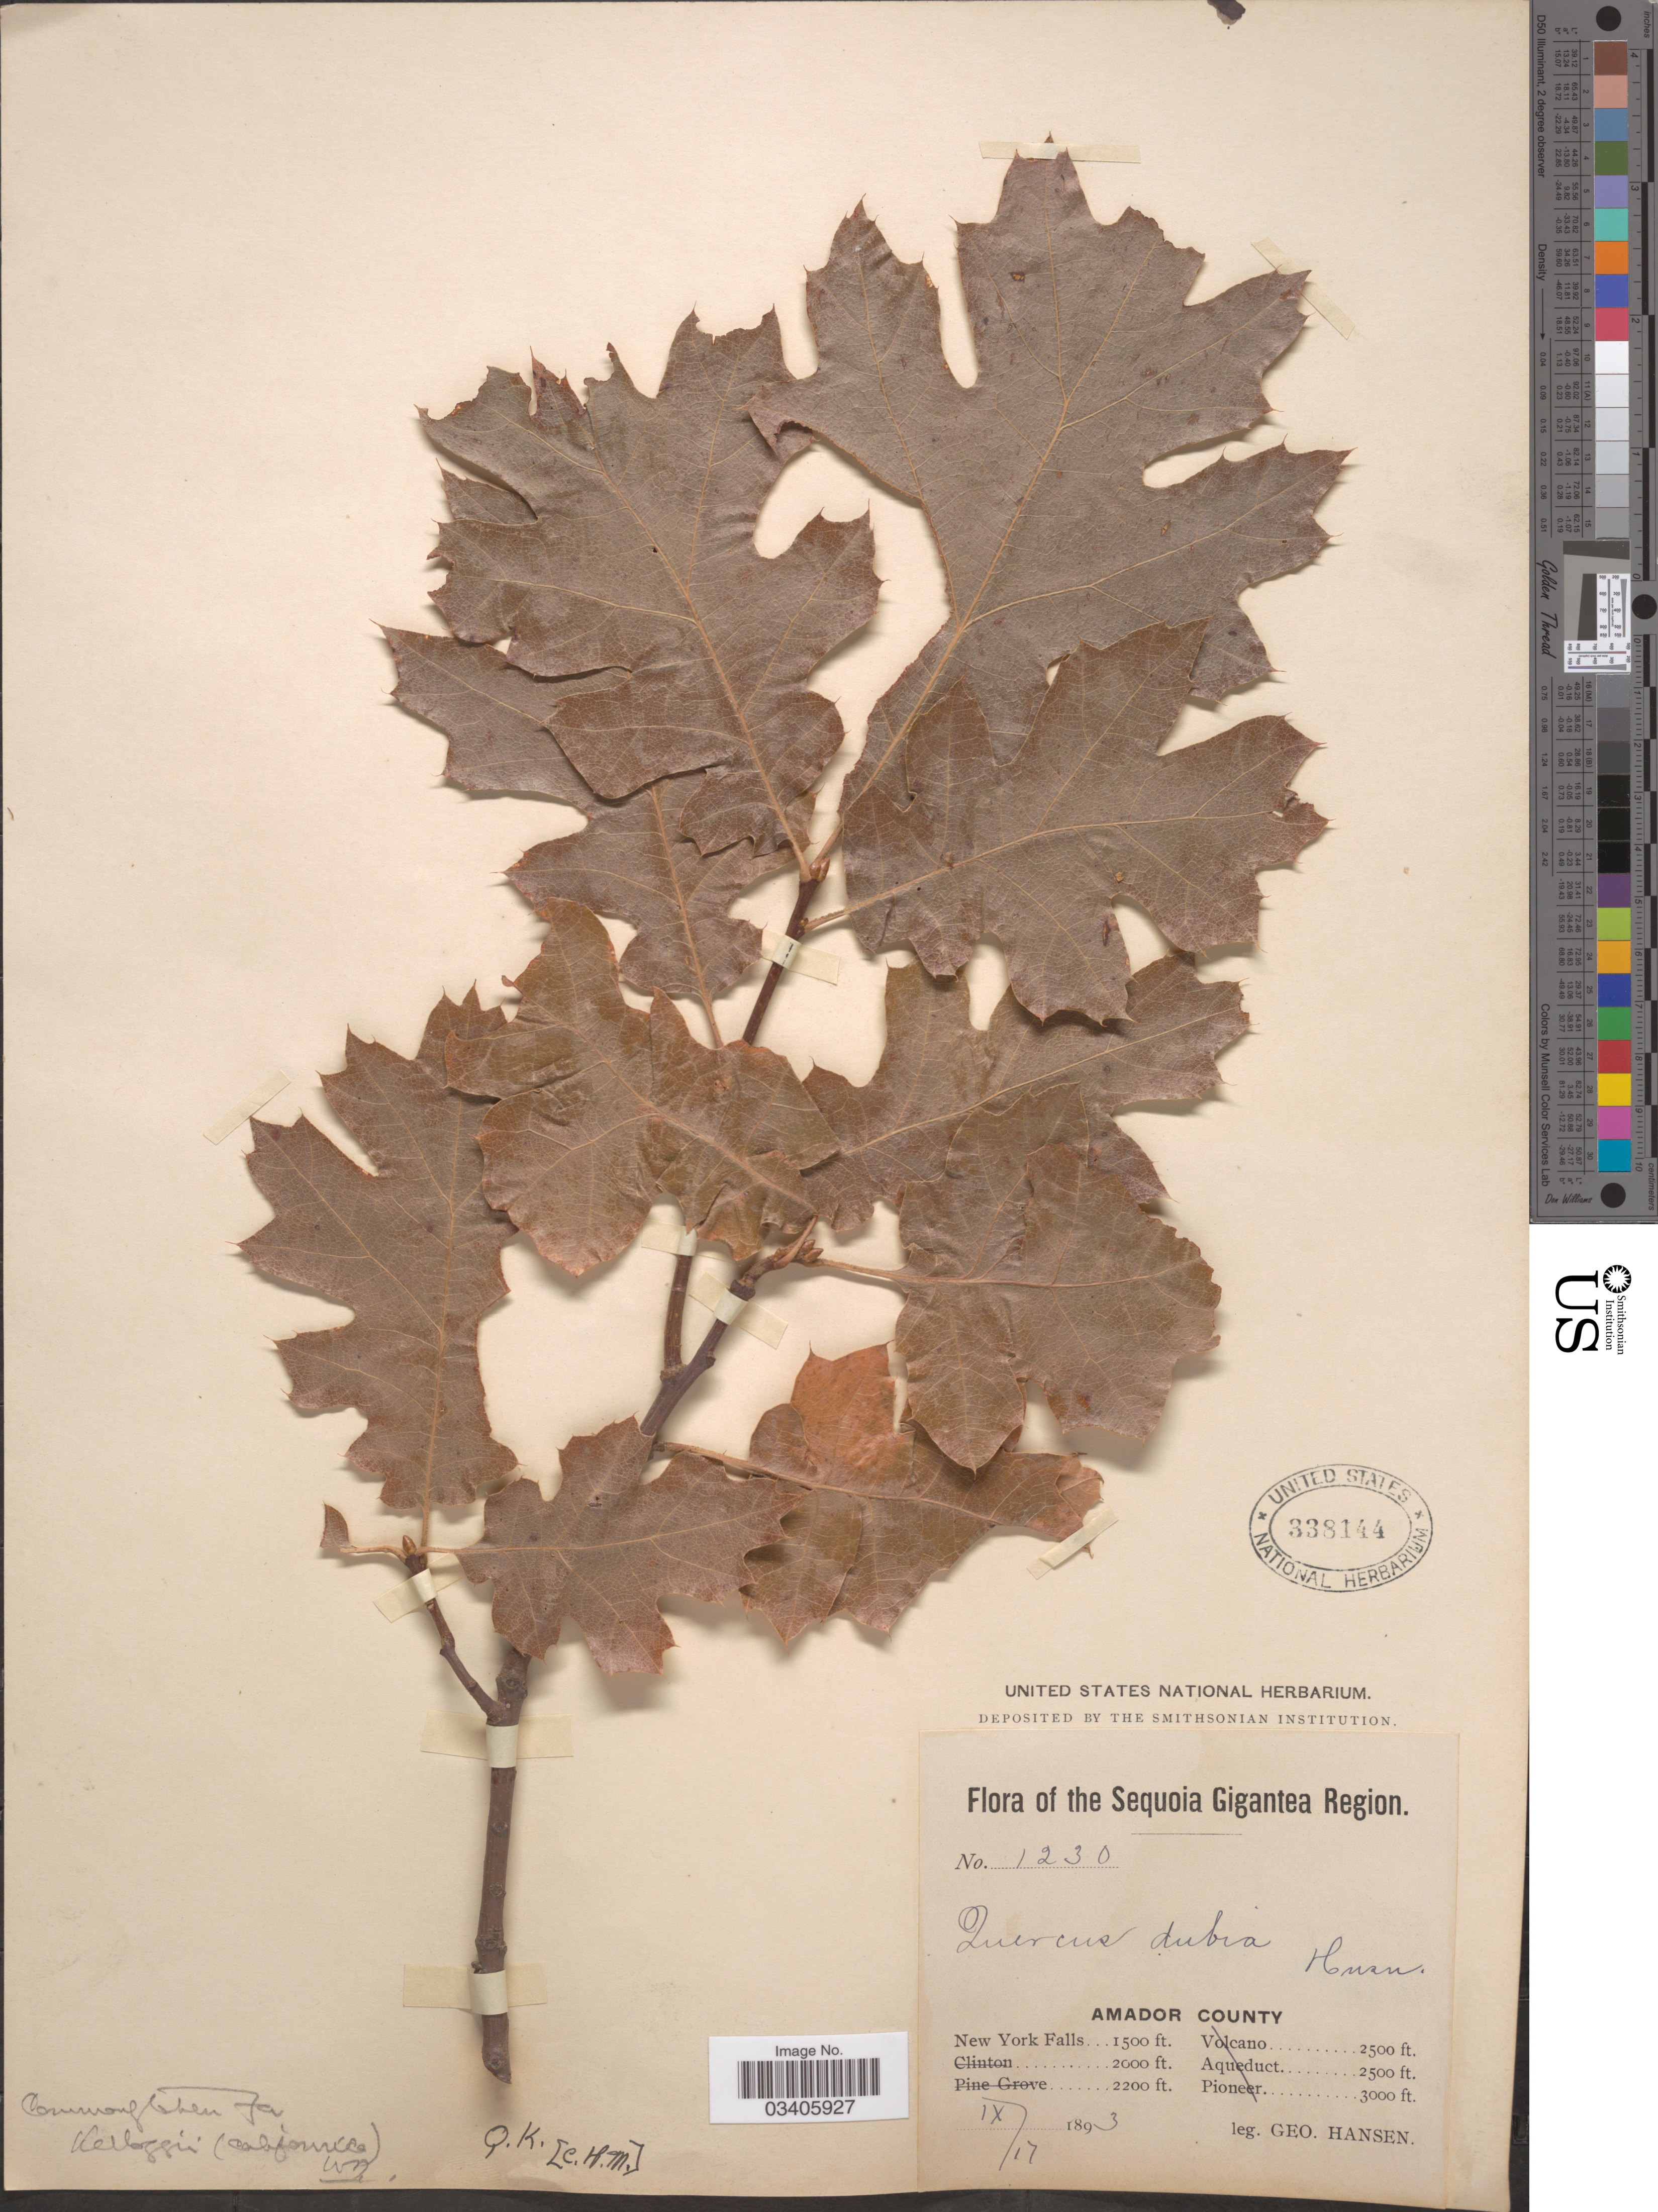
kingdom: Plantae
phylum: Tracheophyta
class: Magnoliopsida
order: Fagales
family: Fagaceae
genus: Quercus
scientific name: Quercus kelloggii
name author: Newb.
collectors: G. Hansen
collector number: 1230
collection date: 1893-09-17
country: United States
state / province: California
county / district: Amador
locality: The Sequoia Gigantea Region. Amador County. New York Falls.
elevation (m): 457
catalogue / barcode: US 338144